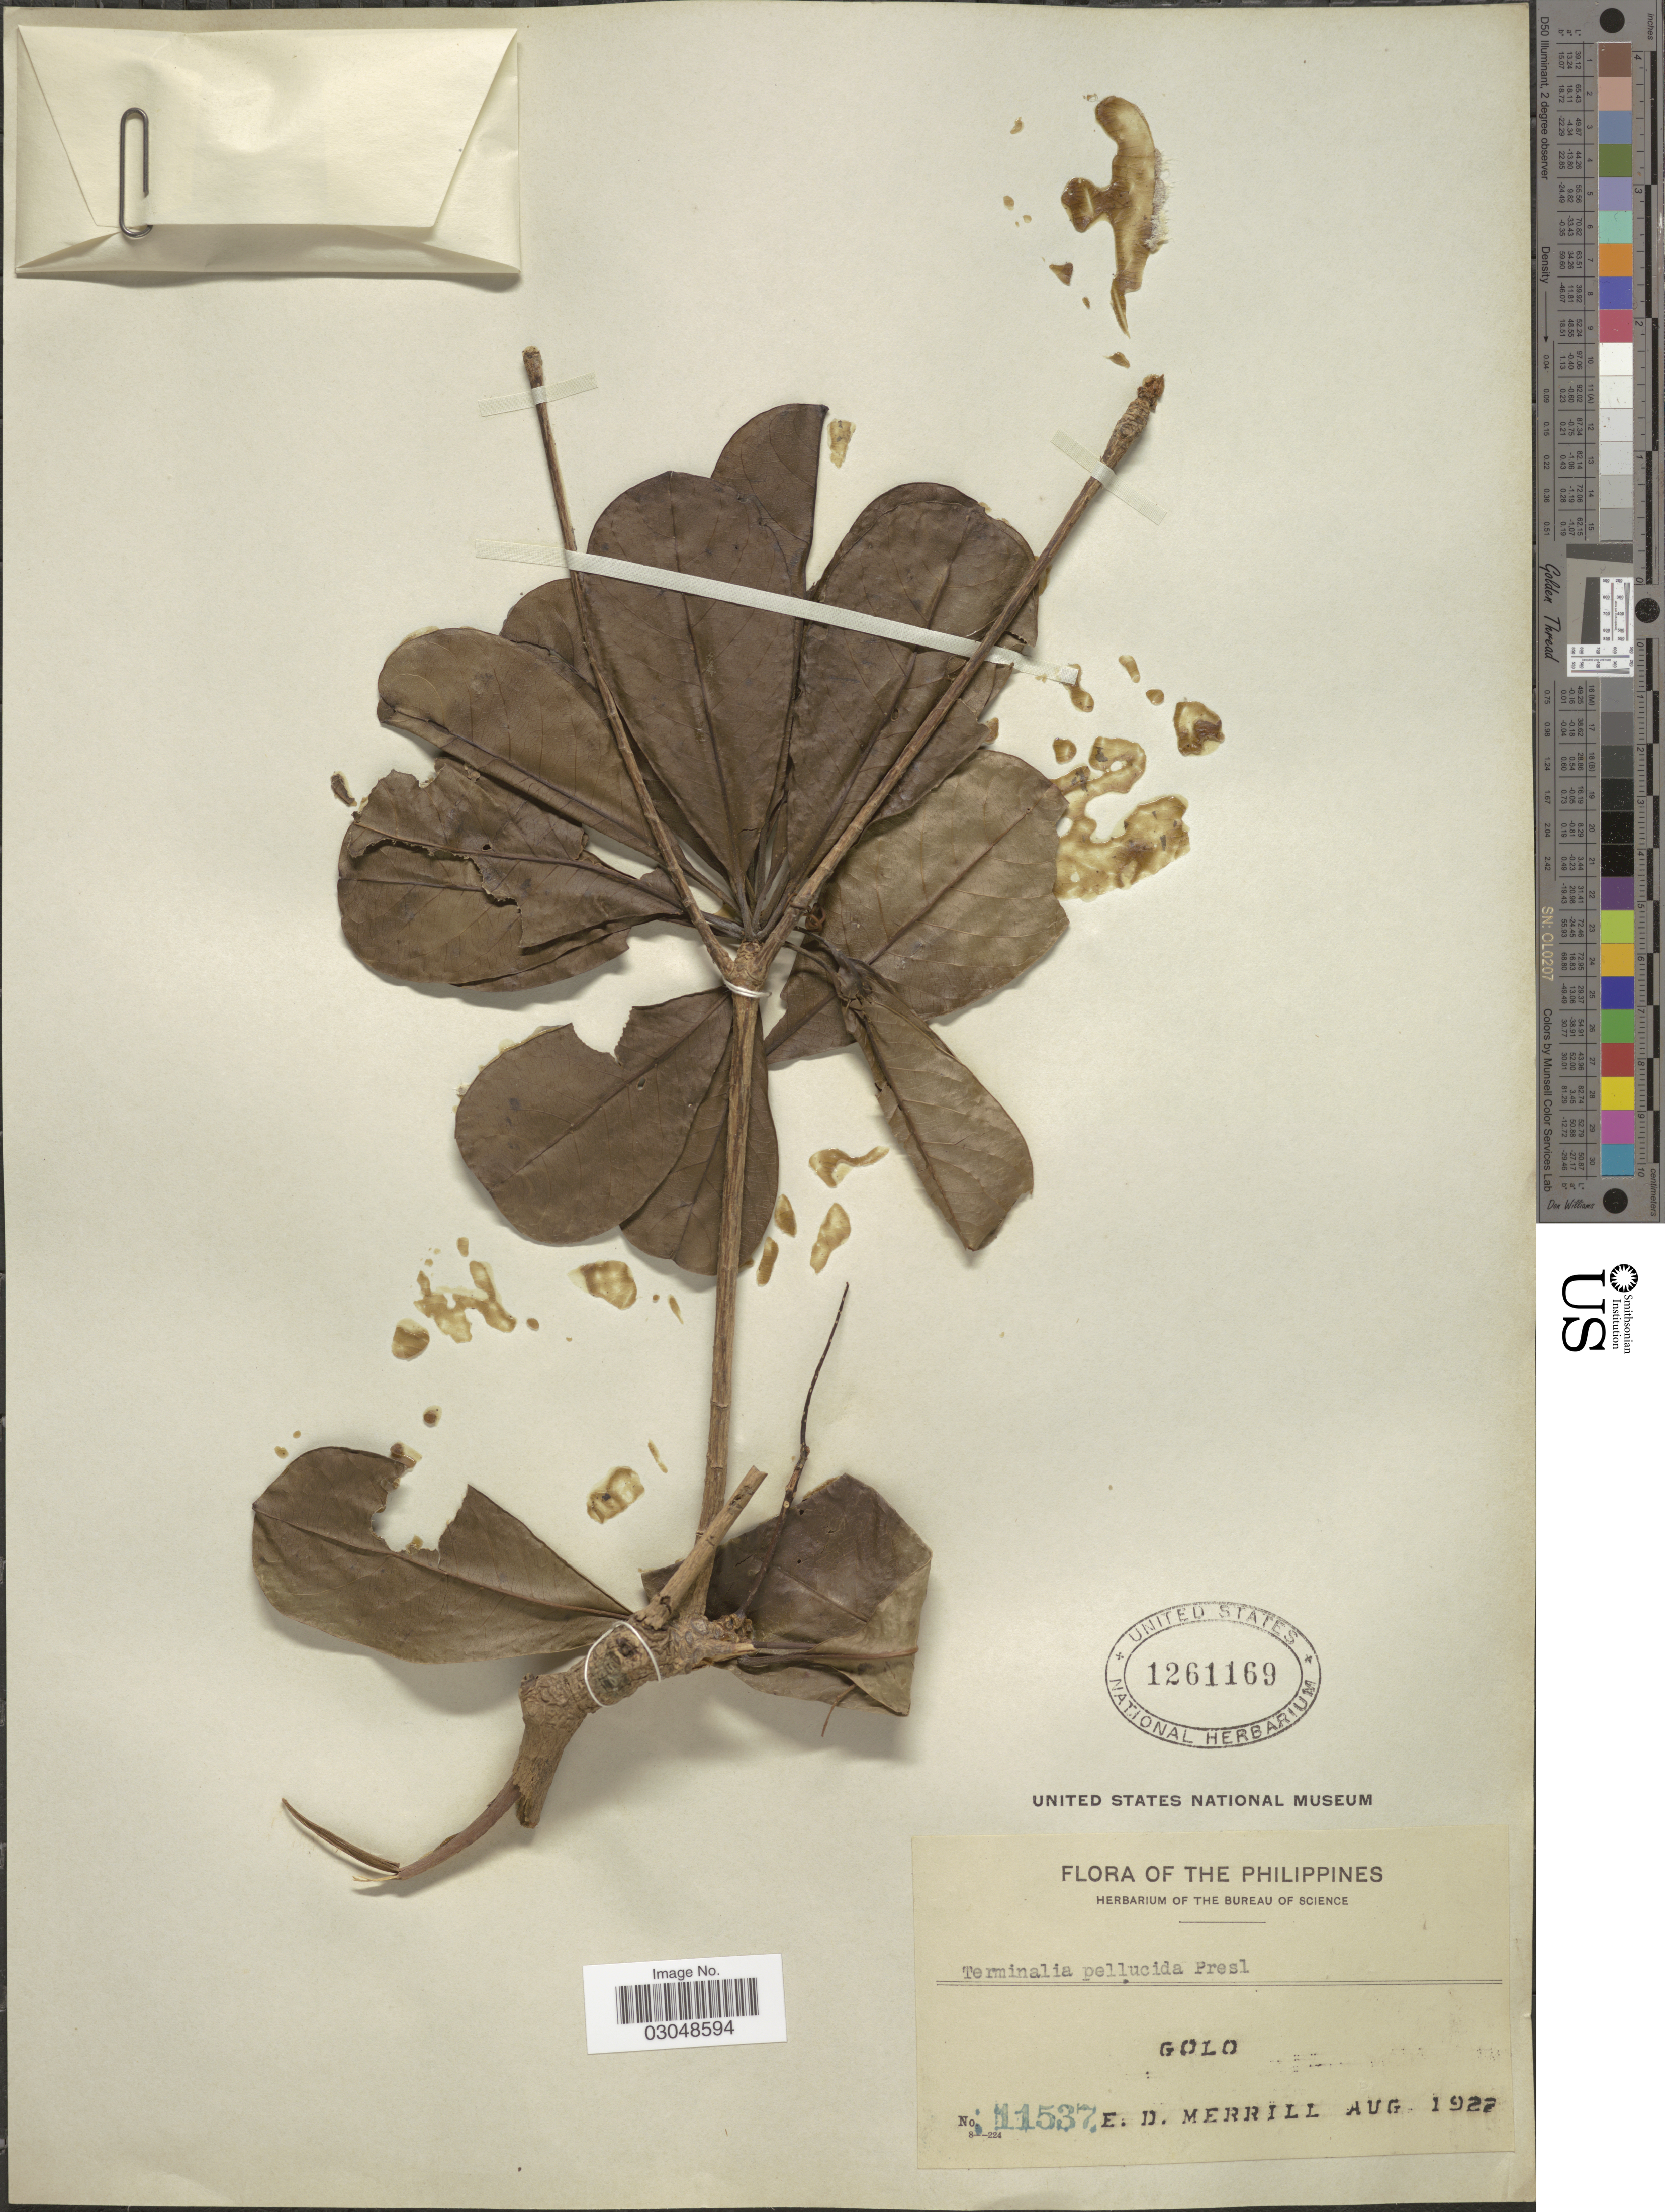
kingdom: Plantae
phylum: Tracheophyta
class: Magnoliopsida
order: Myrtales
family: Combretaceae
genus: Terminalia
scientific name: Terminalia pellucida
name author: C. Presl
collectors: E. D. Merrill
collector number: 11537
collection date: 1922-08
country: Philippines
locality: Golo.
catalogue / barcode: US 1261169